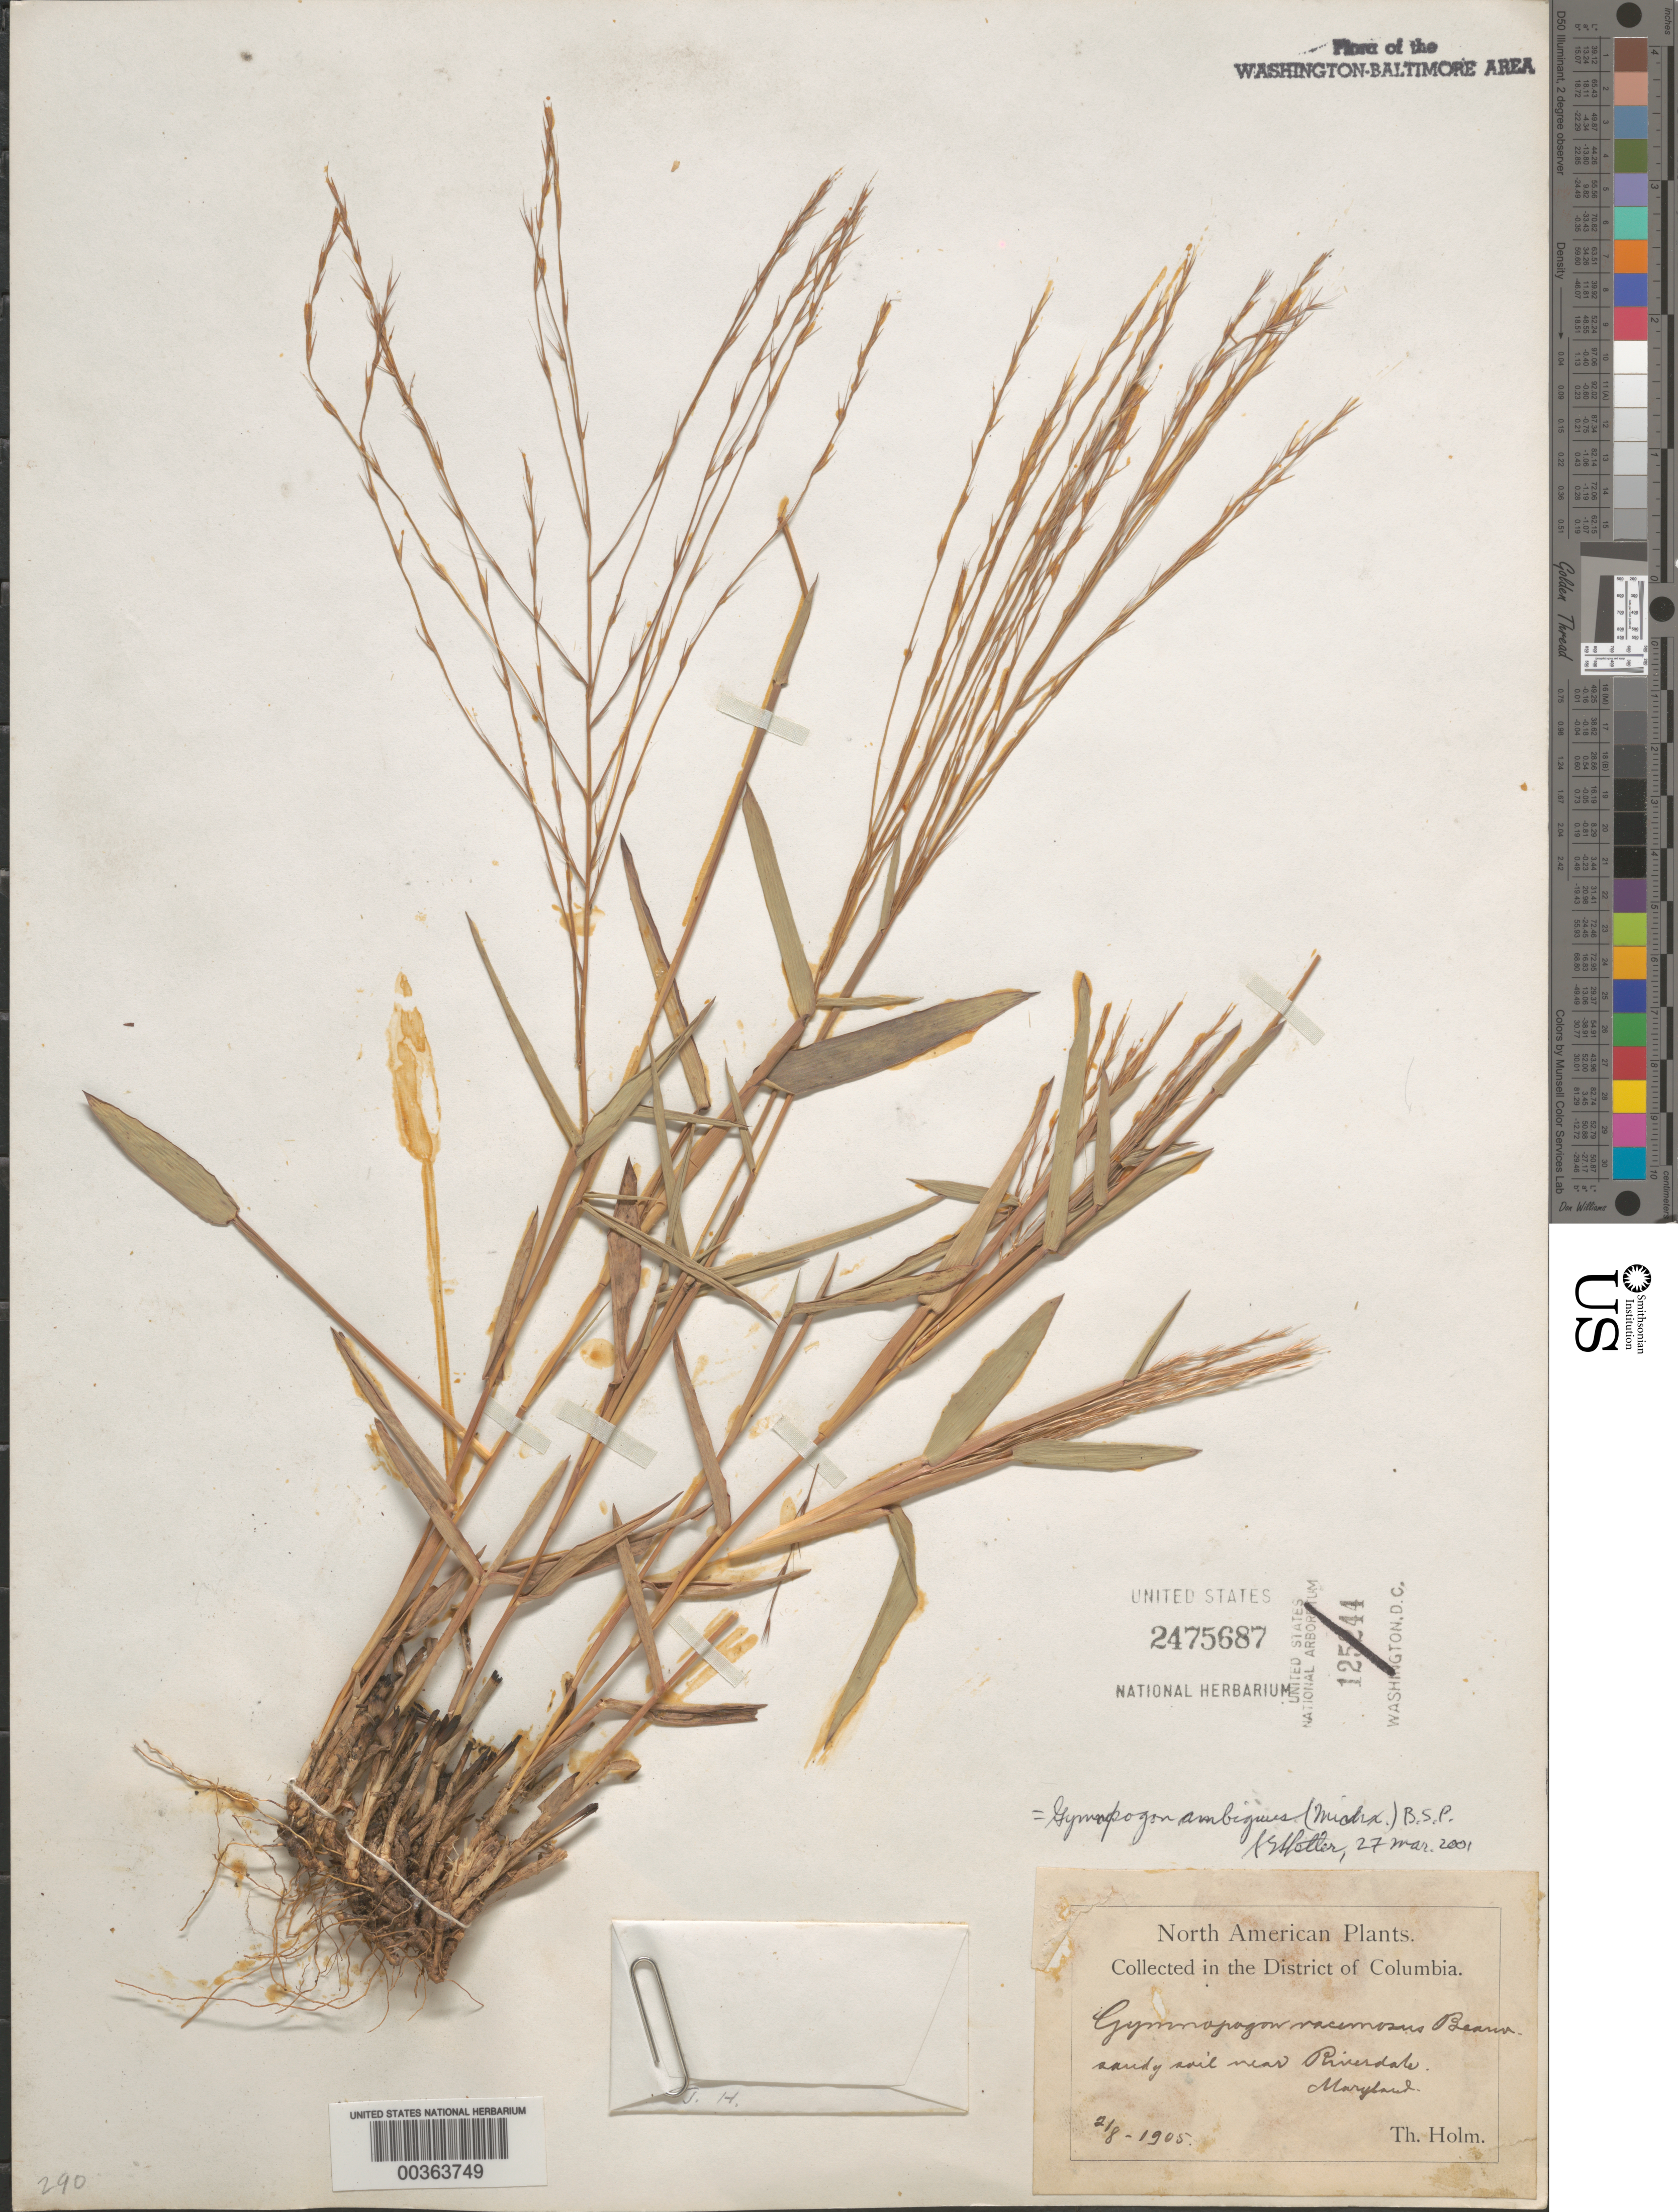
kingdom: Plantae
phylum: Tracheophyta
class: Liliopsida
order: Poales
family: Poaceae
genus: Gymnopogon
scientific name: Gymnopogon ambiguus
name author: (Michx.) Britton, Stearns & Poggenb.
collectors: T. Holm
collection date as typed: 21 Aug 1905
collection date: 1905-08-21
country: United States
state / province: Maryland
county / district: Prince George's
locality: Riverdale vicinity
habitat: Sandy soil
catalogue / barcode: US 2475687